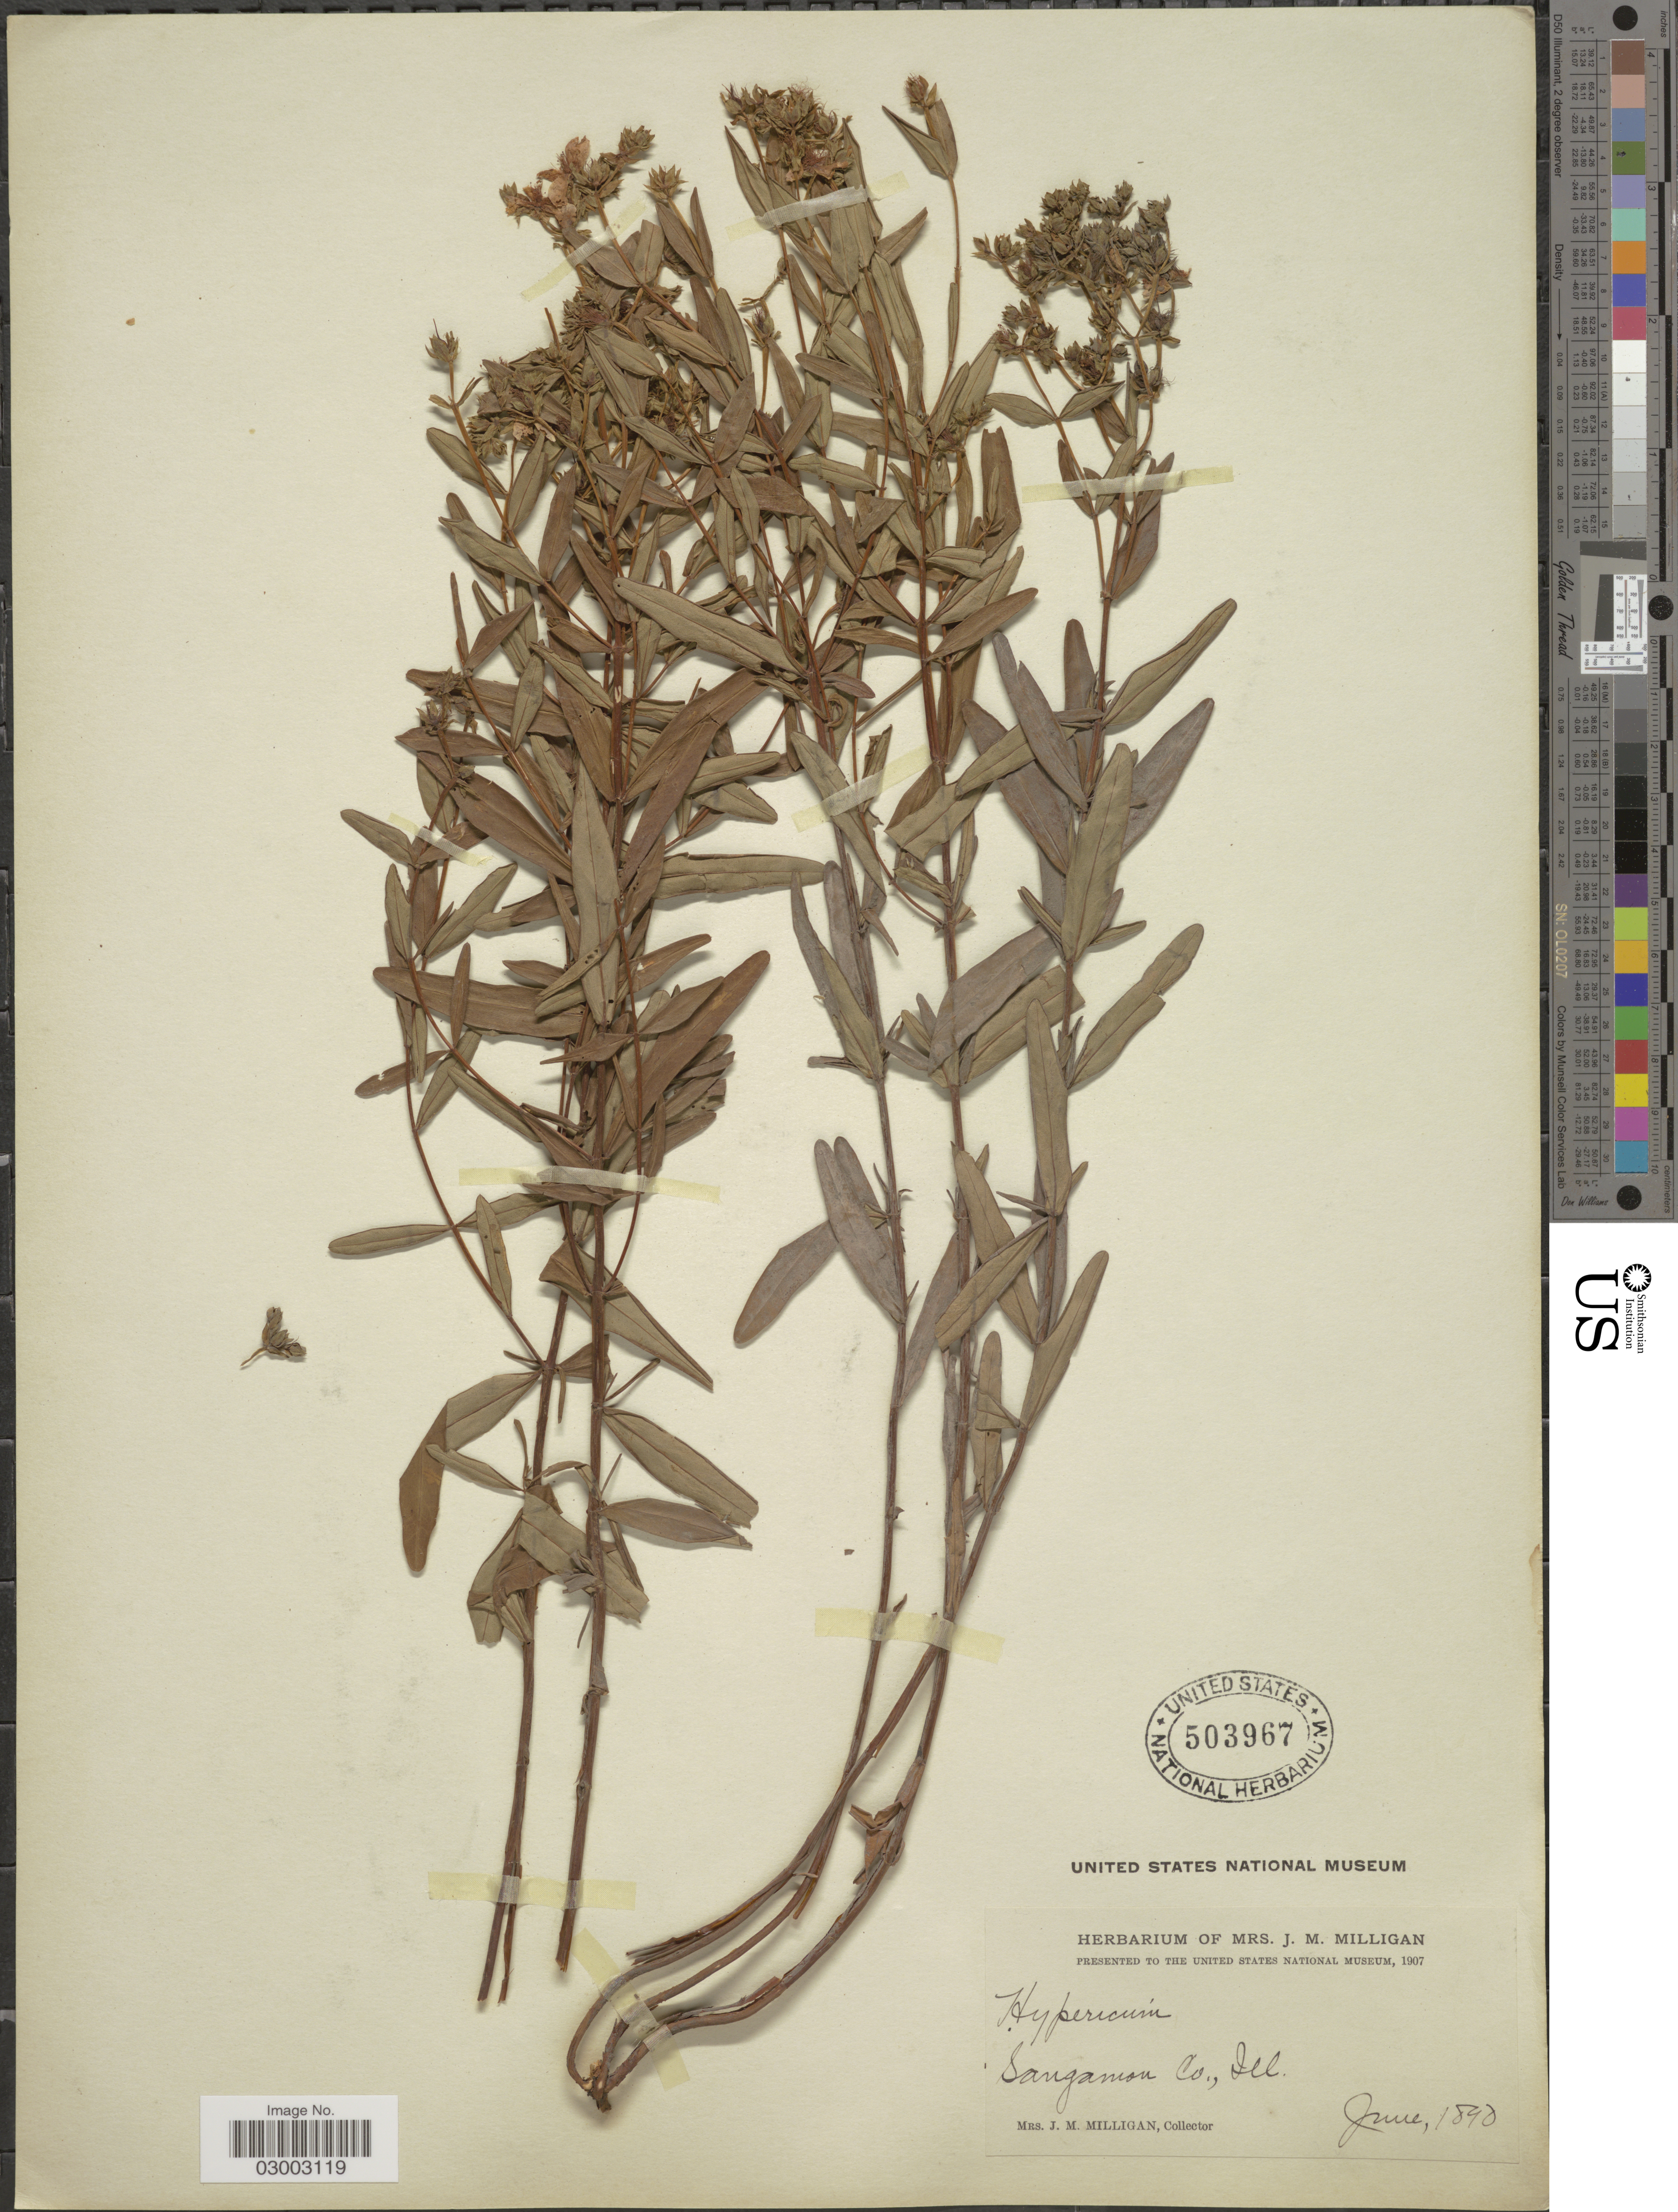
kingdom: Plantae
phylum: Tracheophyta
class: Magnoliopsida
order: Malpighiales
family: Hypericaceae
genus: Hypericum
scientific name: Hypericum sp.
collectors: J. Milligan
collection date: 1890-06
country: United States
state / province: Illinois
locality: Sangamon Co.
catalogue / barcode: US 503967